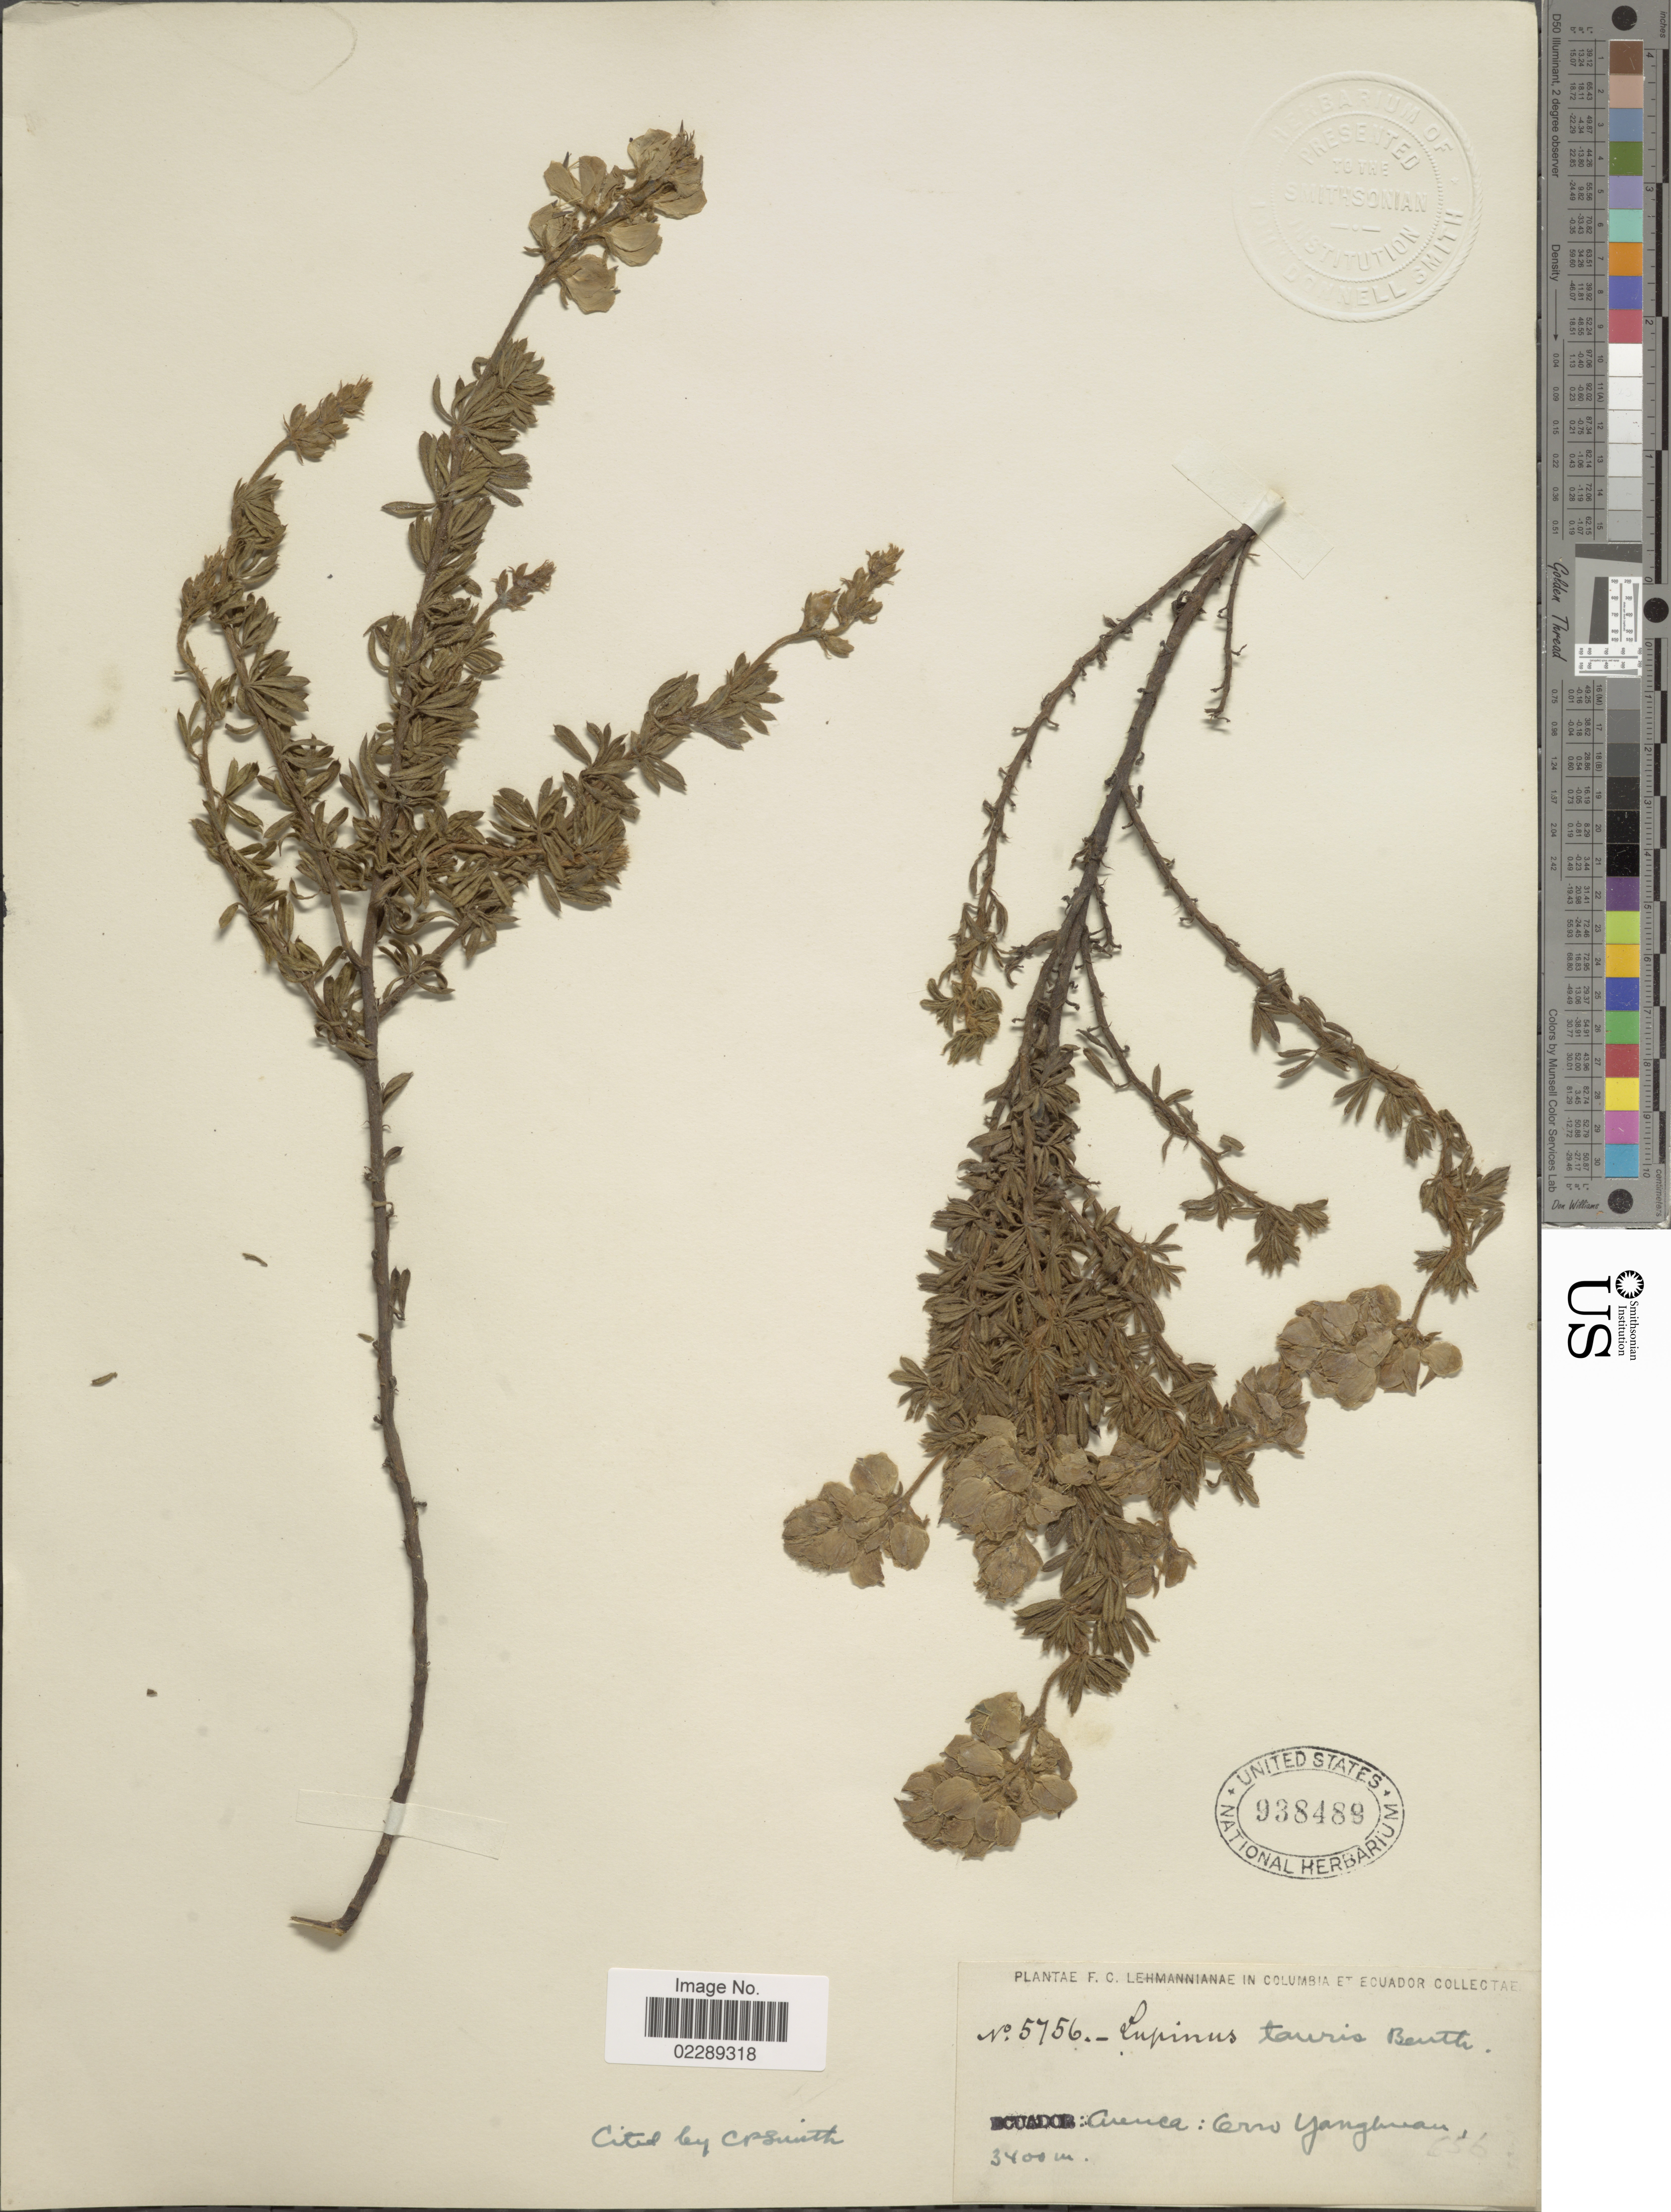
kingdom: Plantae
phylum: Tracheophyta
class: Magnoliopsida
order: Fabales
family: Fabaceae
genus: Lupinus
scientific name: Lupinus tauris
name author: Benth.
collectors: F. C. Lehmann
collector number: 5756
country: Ecuador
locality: Ecuador: Cuenca: Cerro Yanghuan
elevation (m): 3400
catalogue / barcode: US 938489